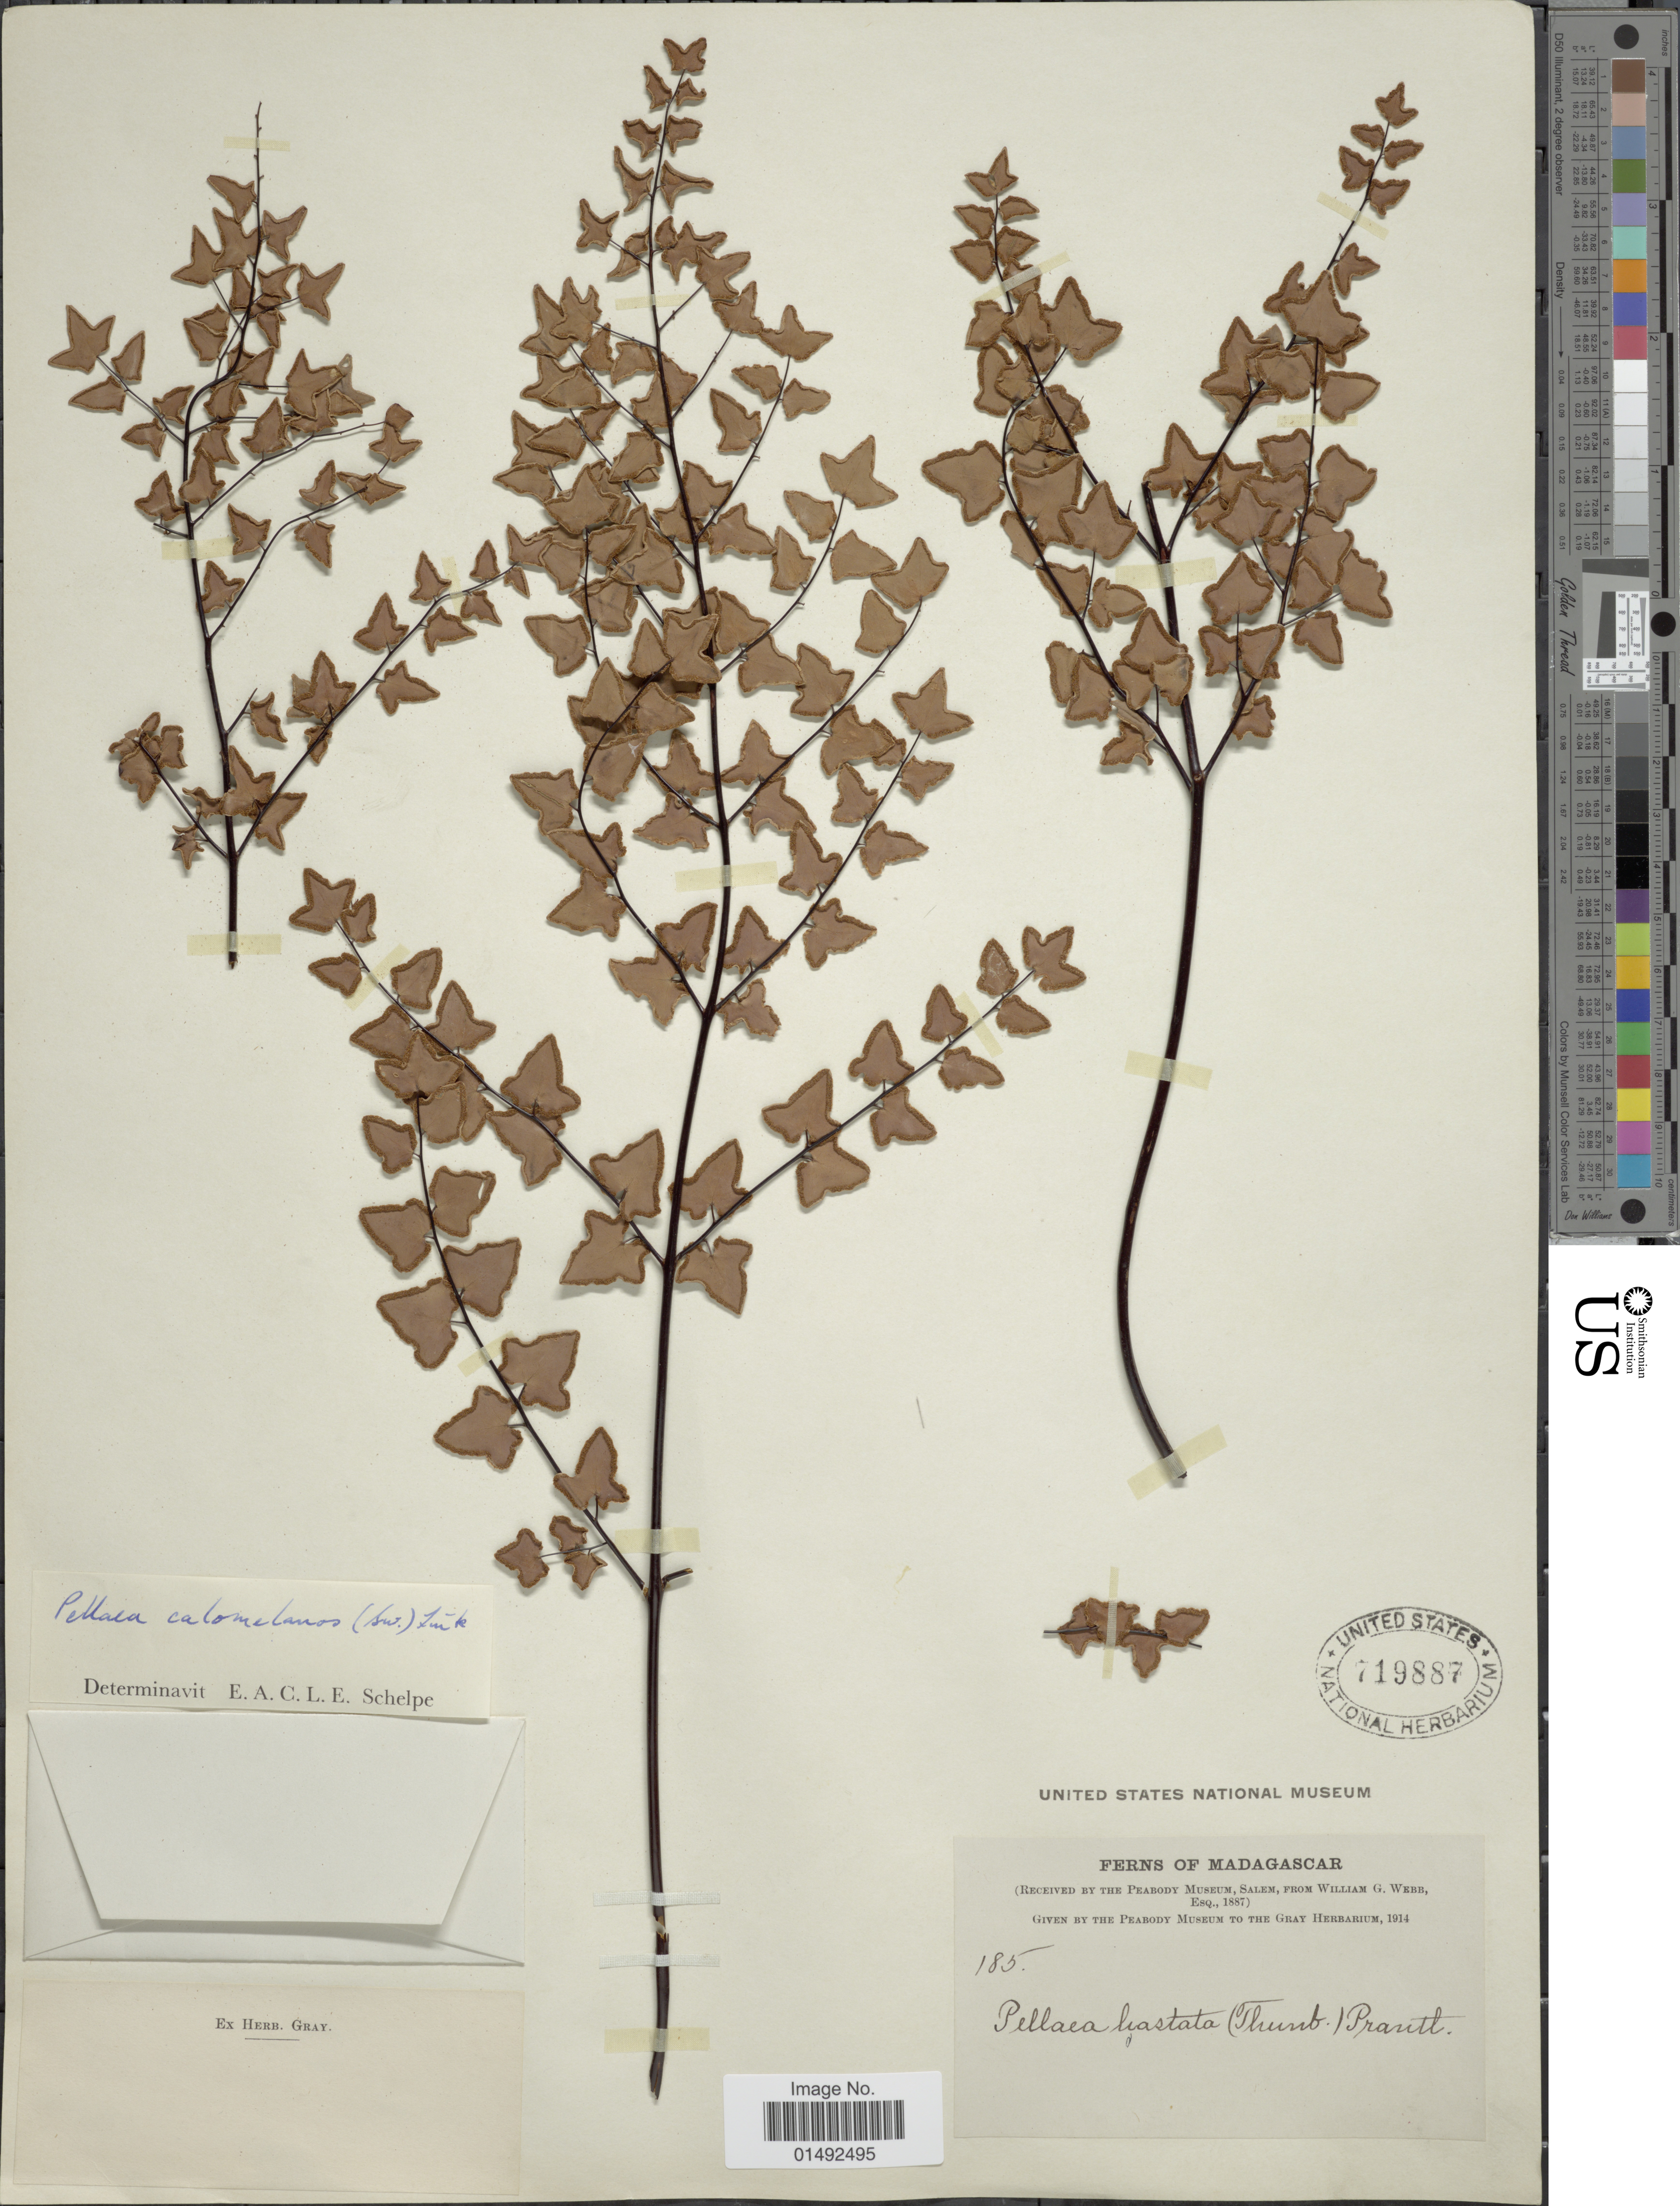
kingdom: Plantae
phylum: Tracheophyta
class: Polypodiopsida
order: Polypodiales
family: Pteridaceae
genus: Pellaea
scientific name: Pellaea calomelanos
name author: (Sw.) Link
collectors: W. Webb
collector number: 185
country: Madagascar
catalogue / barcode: US 719887